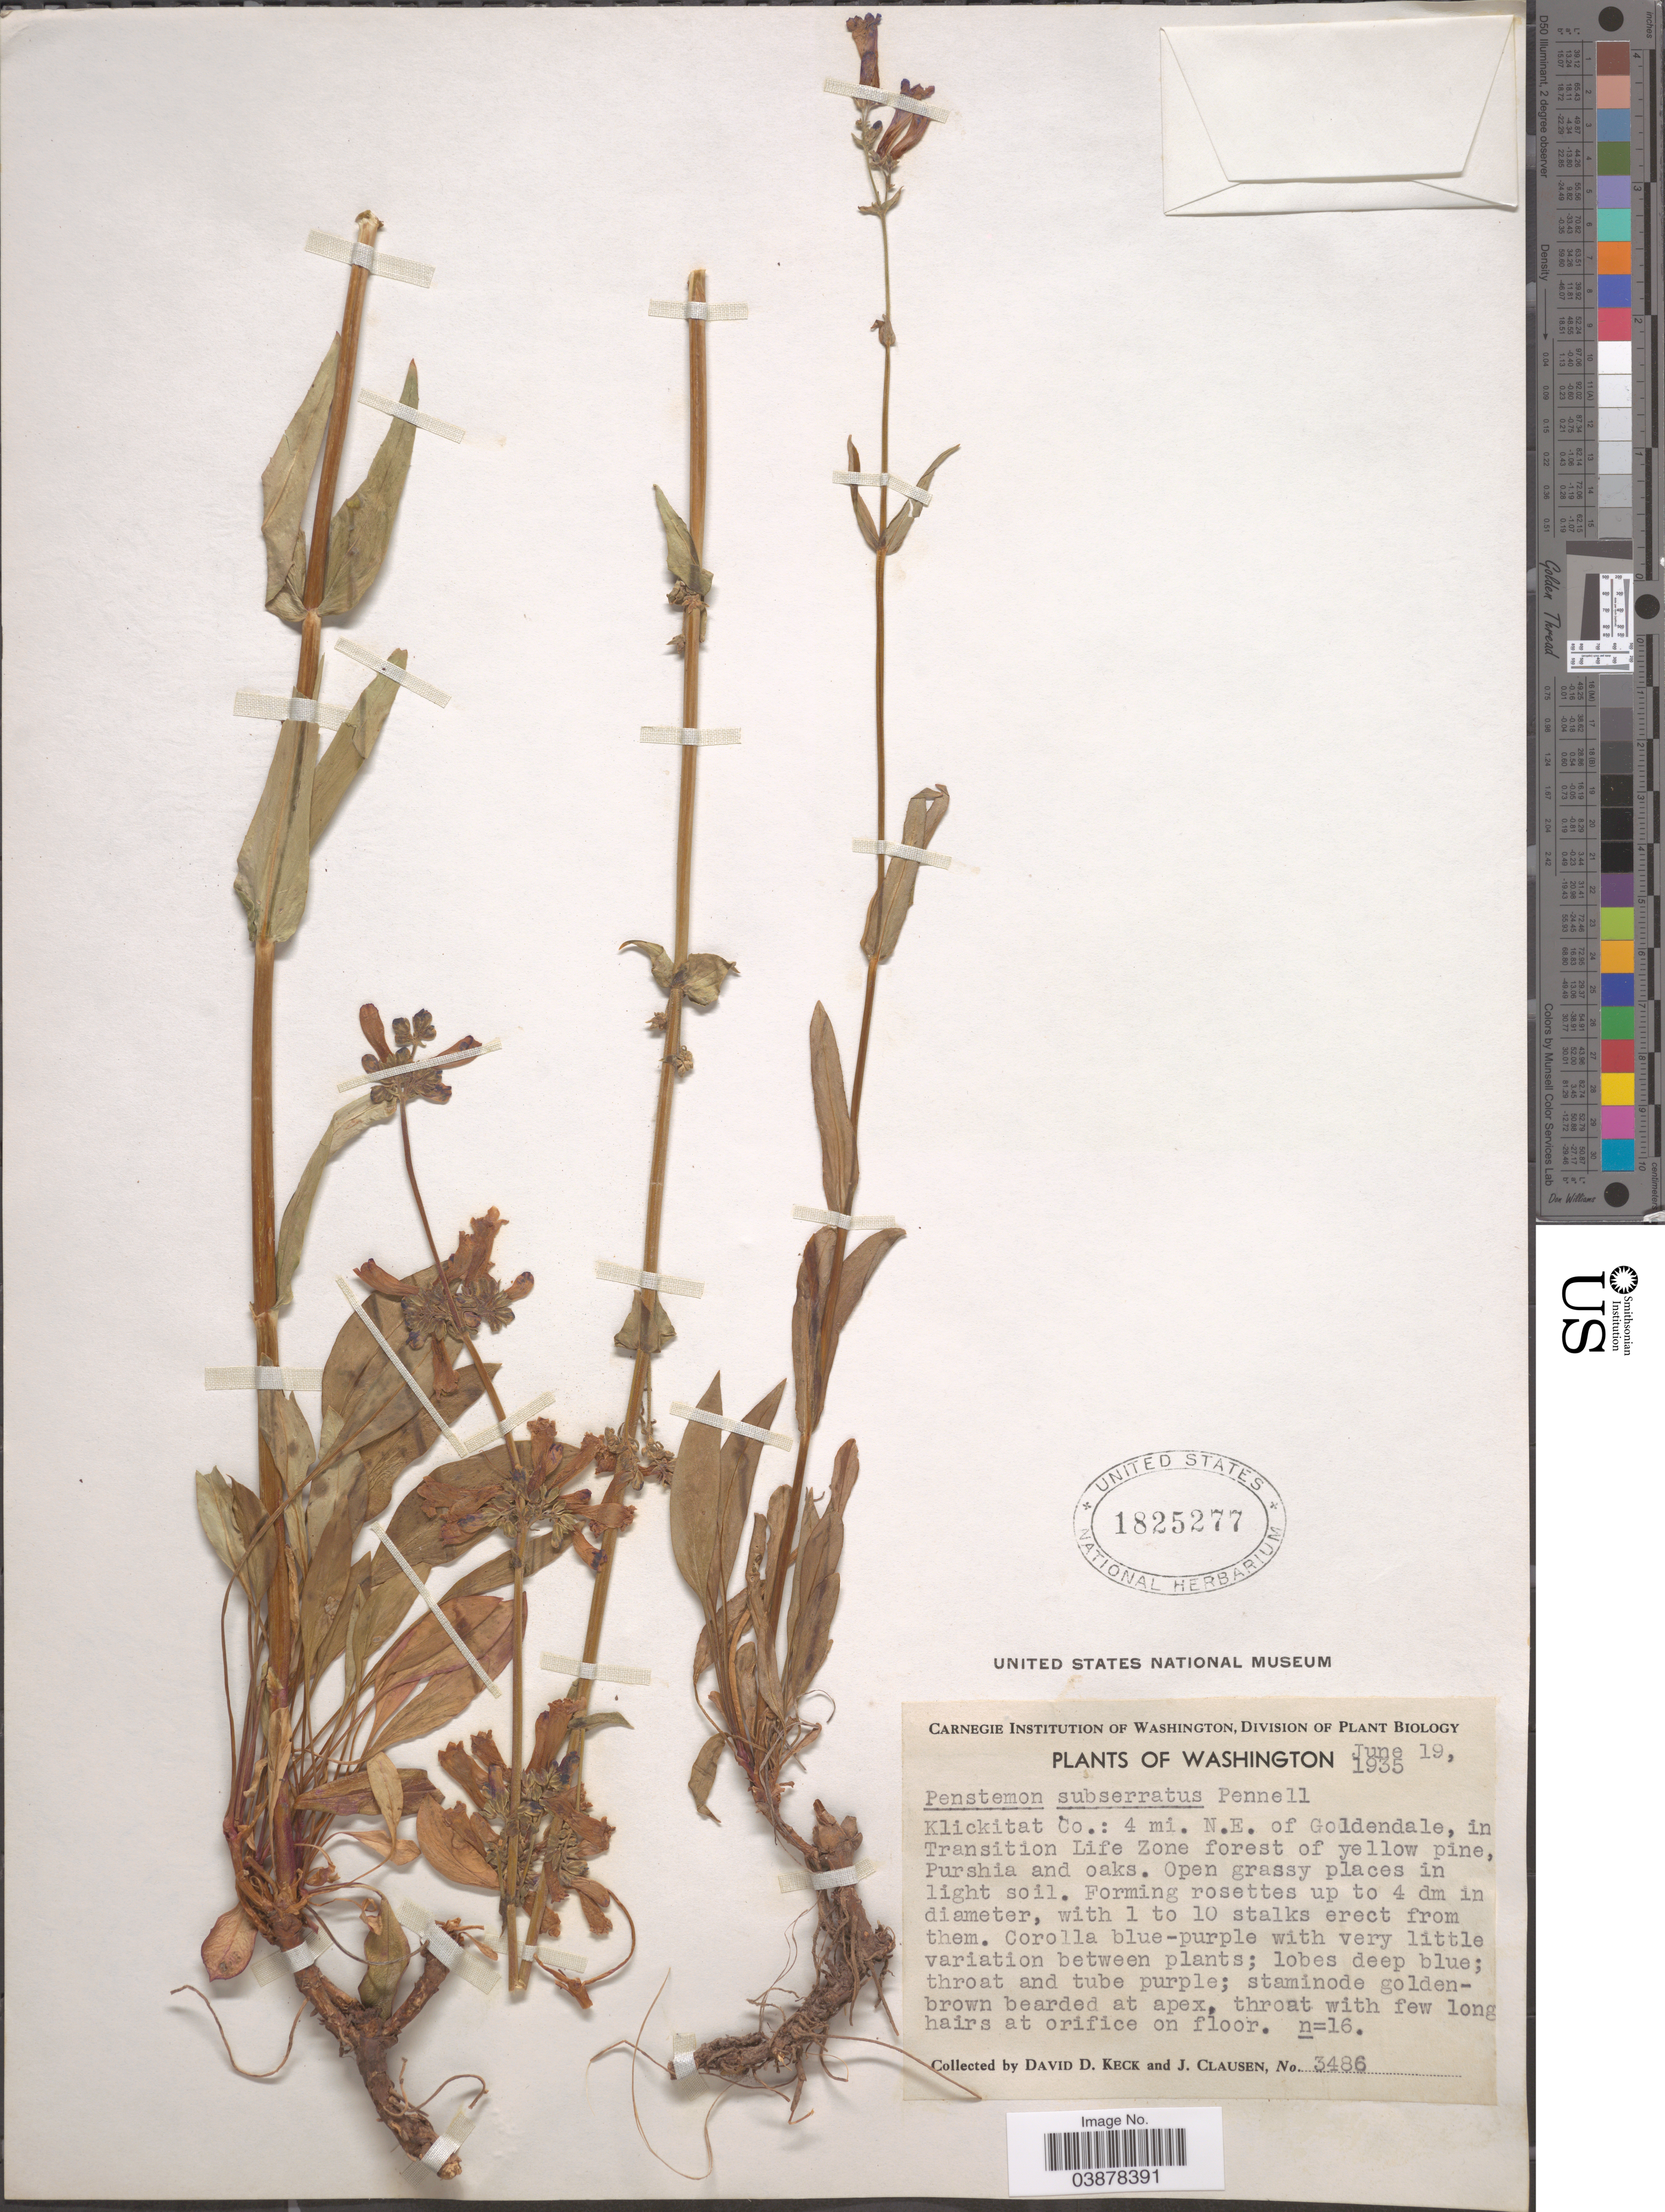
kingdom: Plantae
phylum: Tracheophyta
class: Magnoliopsida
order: Lamiales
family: Plantaginaceae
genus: Penstemon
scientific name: Penstemon subserratus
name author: Pennell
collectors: D. D. Keck & J. Clausen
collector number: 3486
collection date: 1935-06-19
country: United States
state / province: Washington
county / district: Klickitat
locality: Klickitat Co.: 4 mi. N.E. of Goldendale, in Transition Life Zone forest of yellow pine.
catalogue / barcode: US 1825277